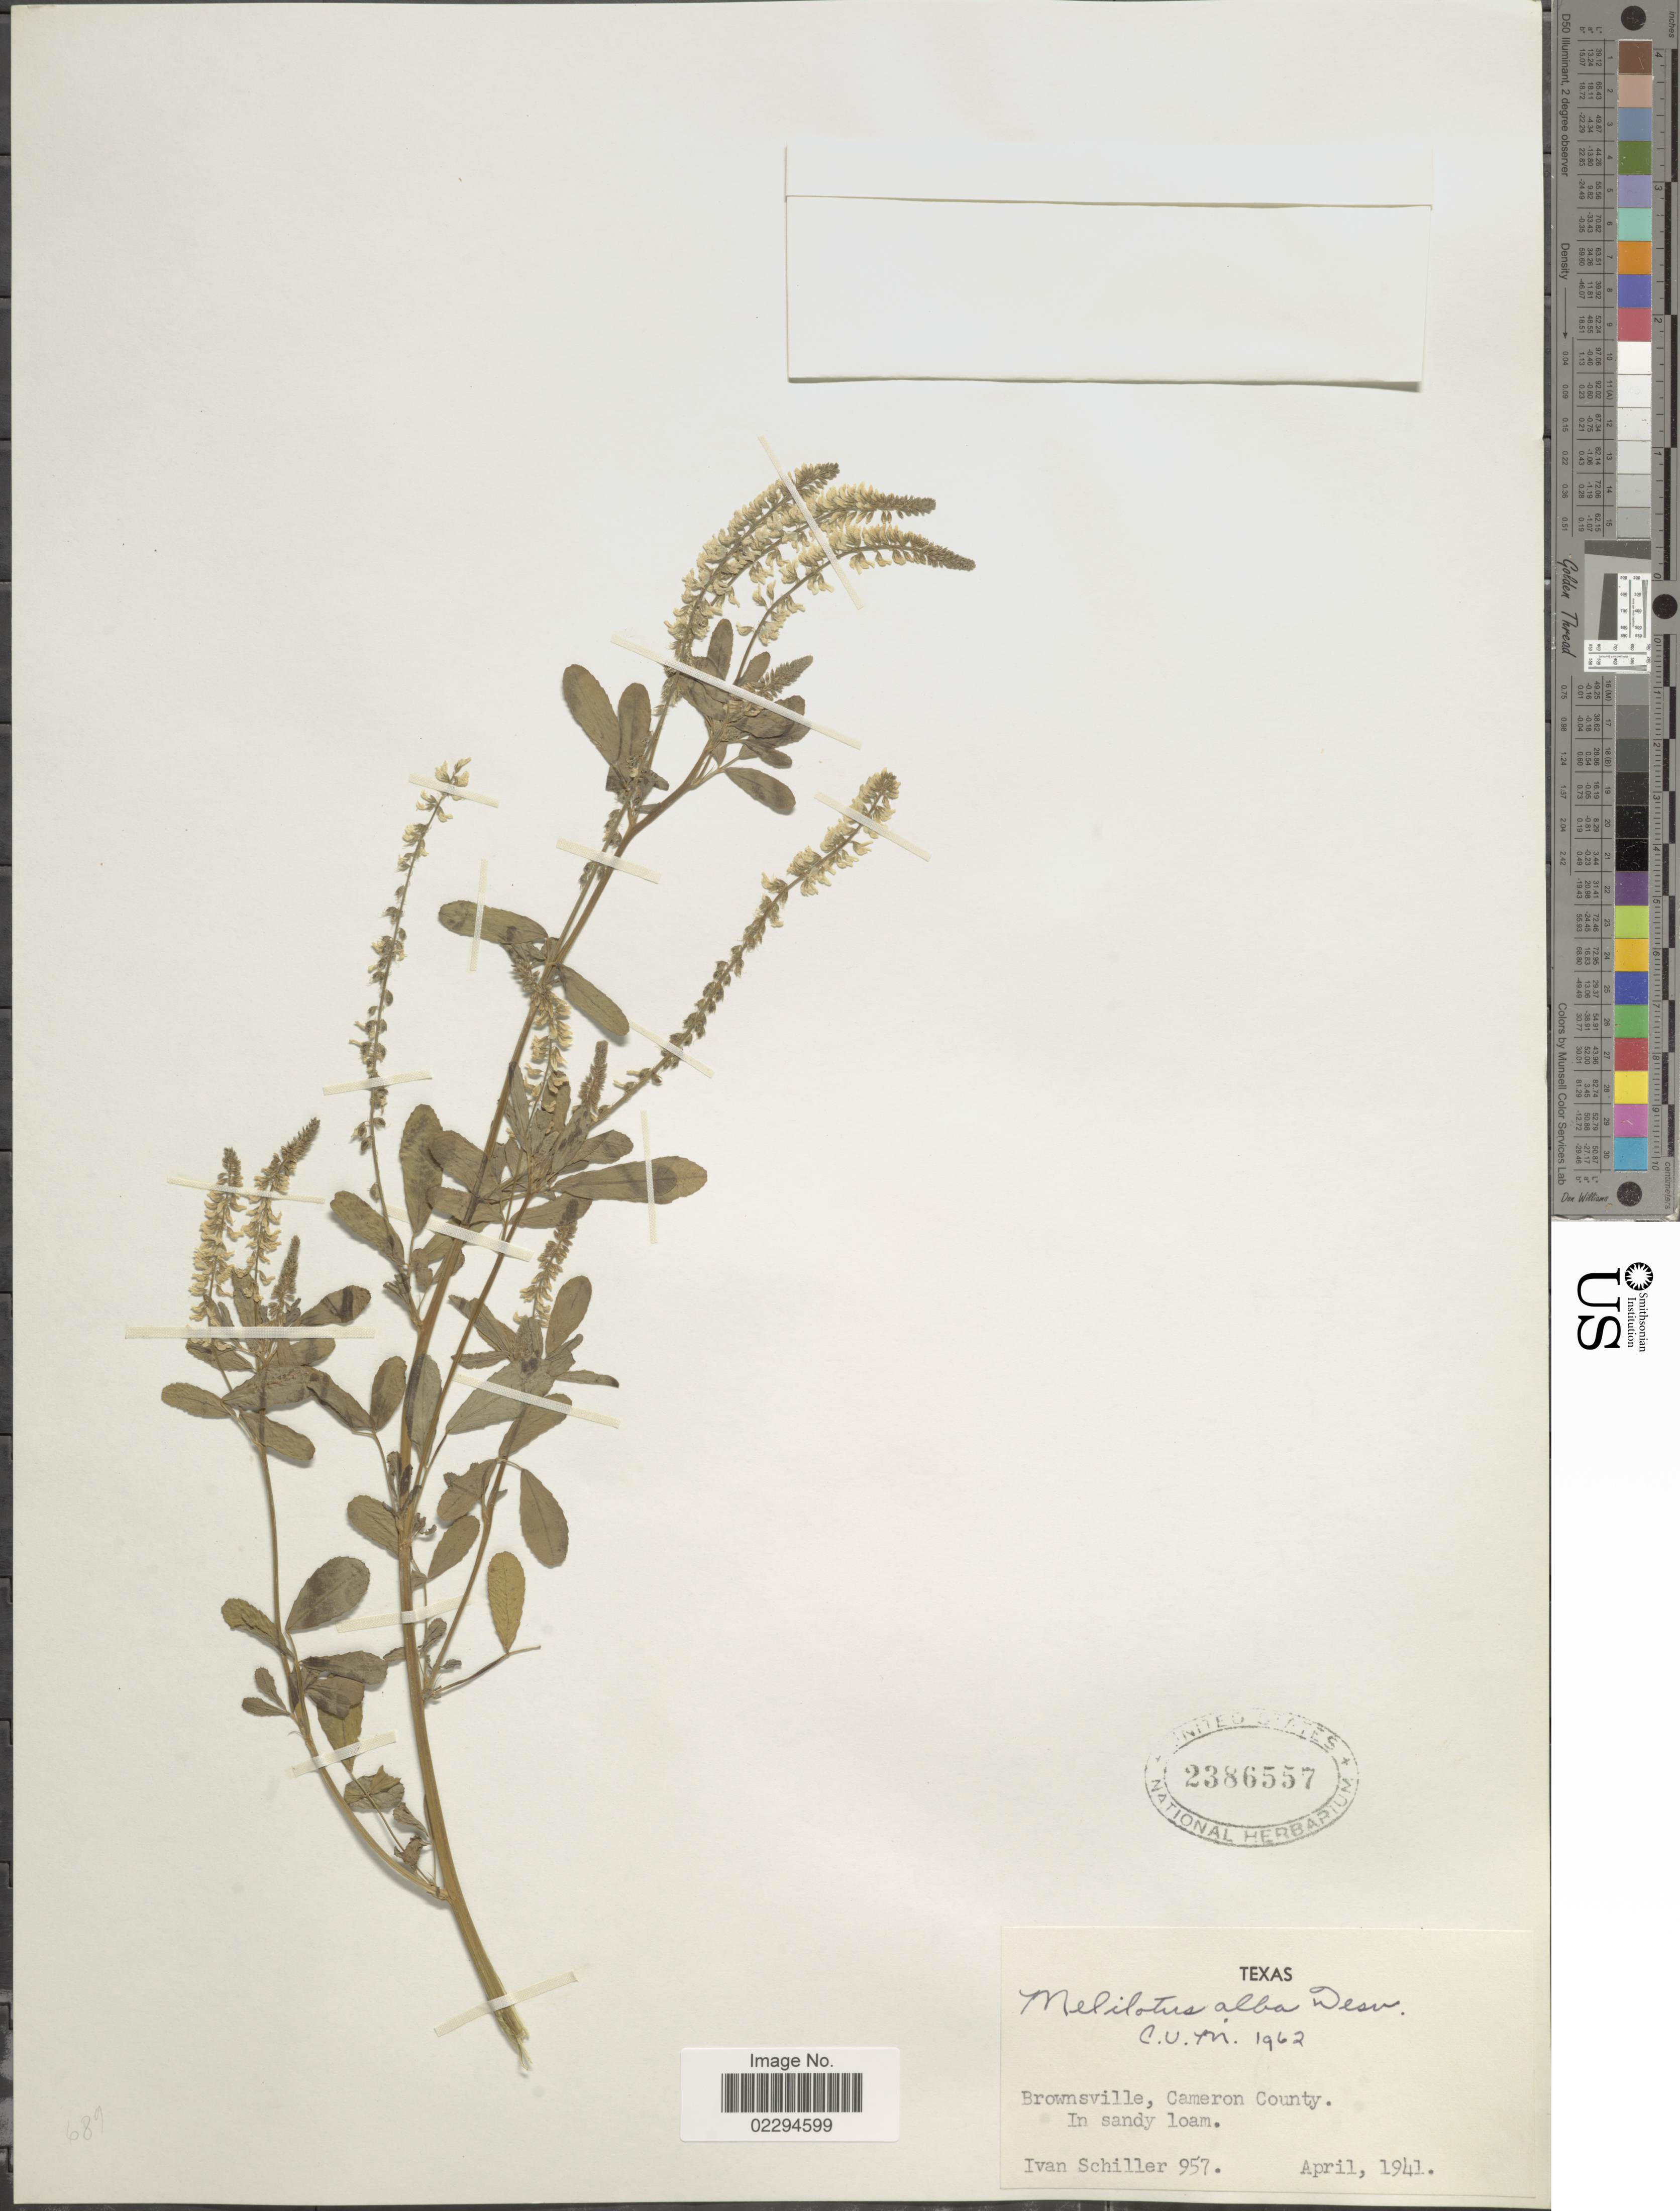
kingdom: Plantae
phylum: Tracheophyta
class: Magnoliopsida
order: Fabales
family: Fabaceae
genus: Melilotus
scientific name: Melilotus albus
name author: Medik.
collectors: I. Schiller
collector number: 957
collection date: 1941-04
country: United States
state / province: Texas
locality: Brownsville, Cameron County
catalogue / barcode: US 2386557